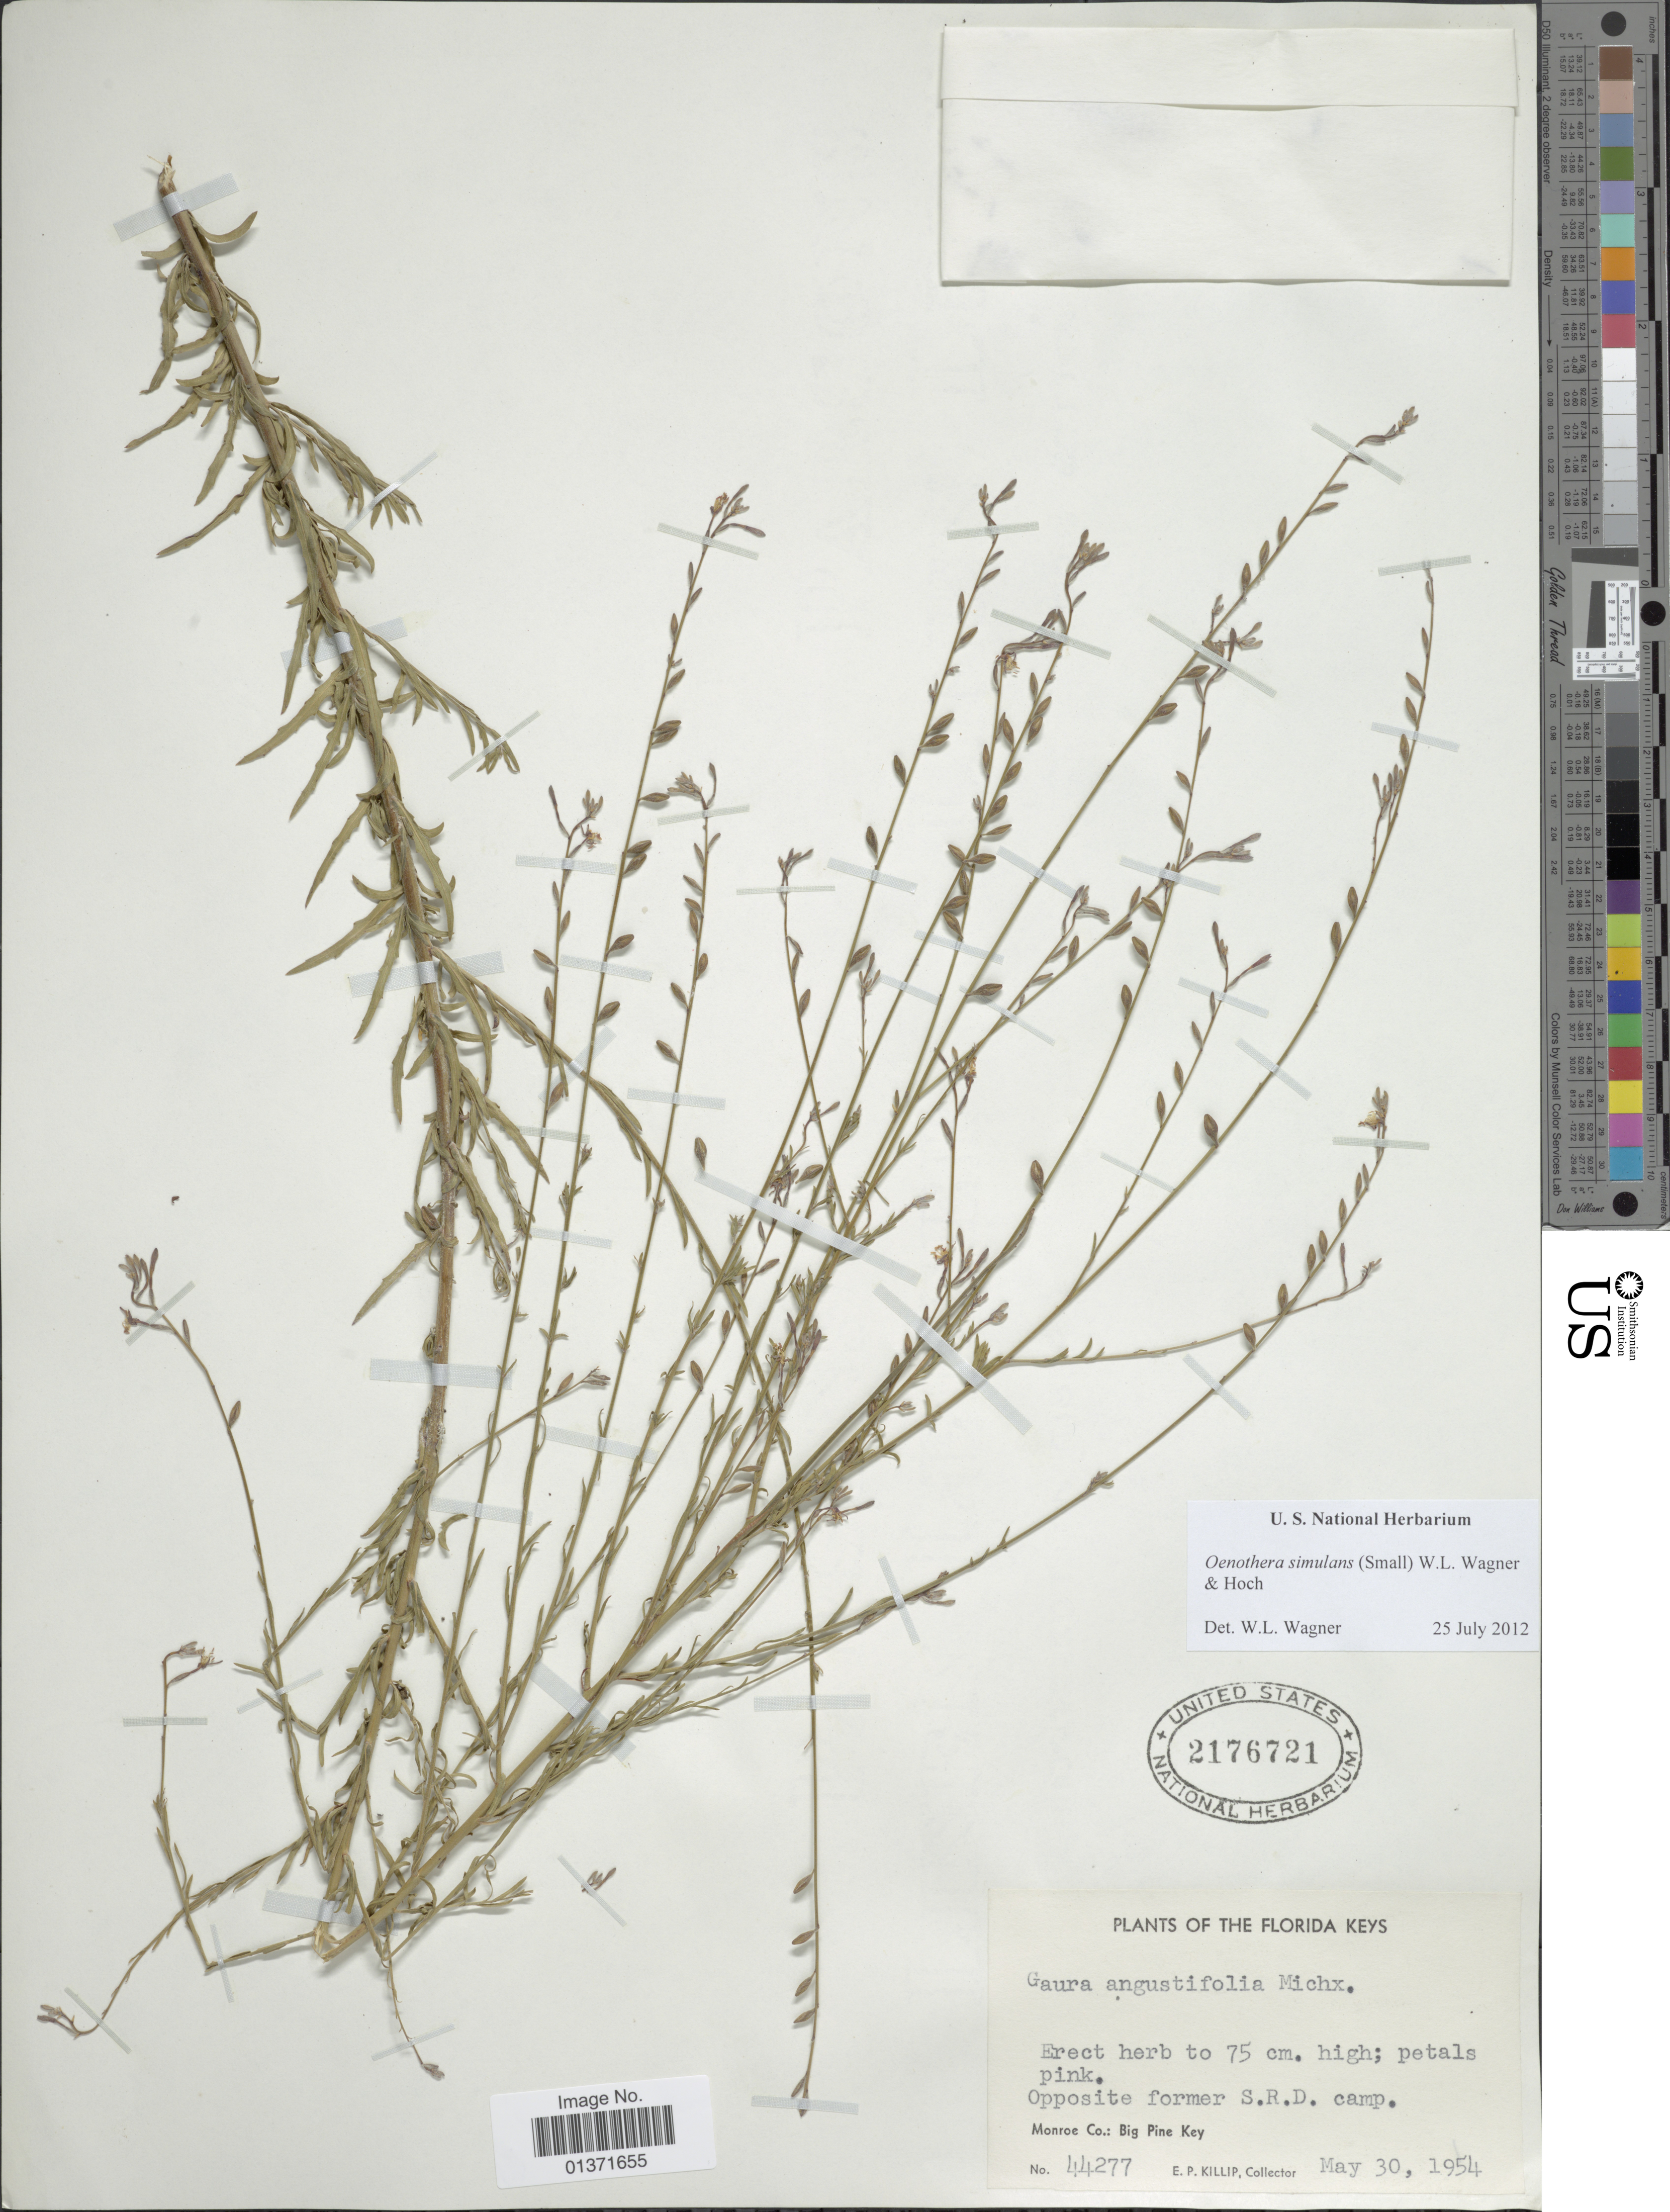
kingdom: Plantae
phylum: Tracheophyta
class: Magnoliopsida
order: Myrtales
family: Onagraceae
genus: Oenothera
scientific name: Oenothera simulans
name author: Michx.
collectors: E. P. Killip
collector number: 44277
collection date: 1954-05-30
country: United States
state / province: Florida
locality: Florida Keys, Monroe Co: Big Pine Key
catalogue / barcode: US 2176721